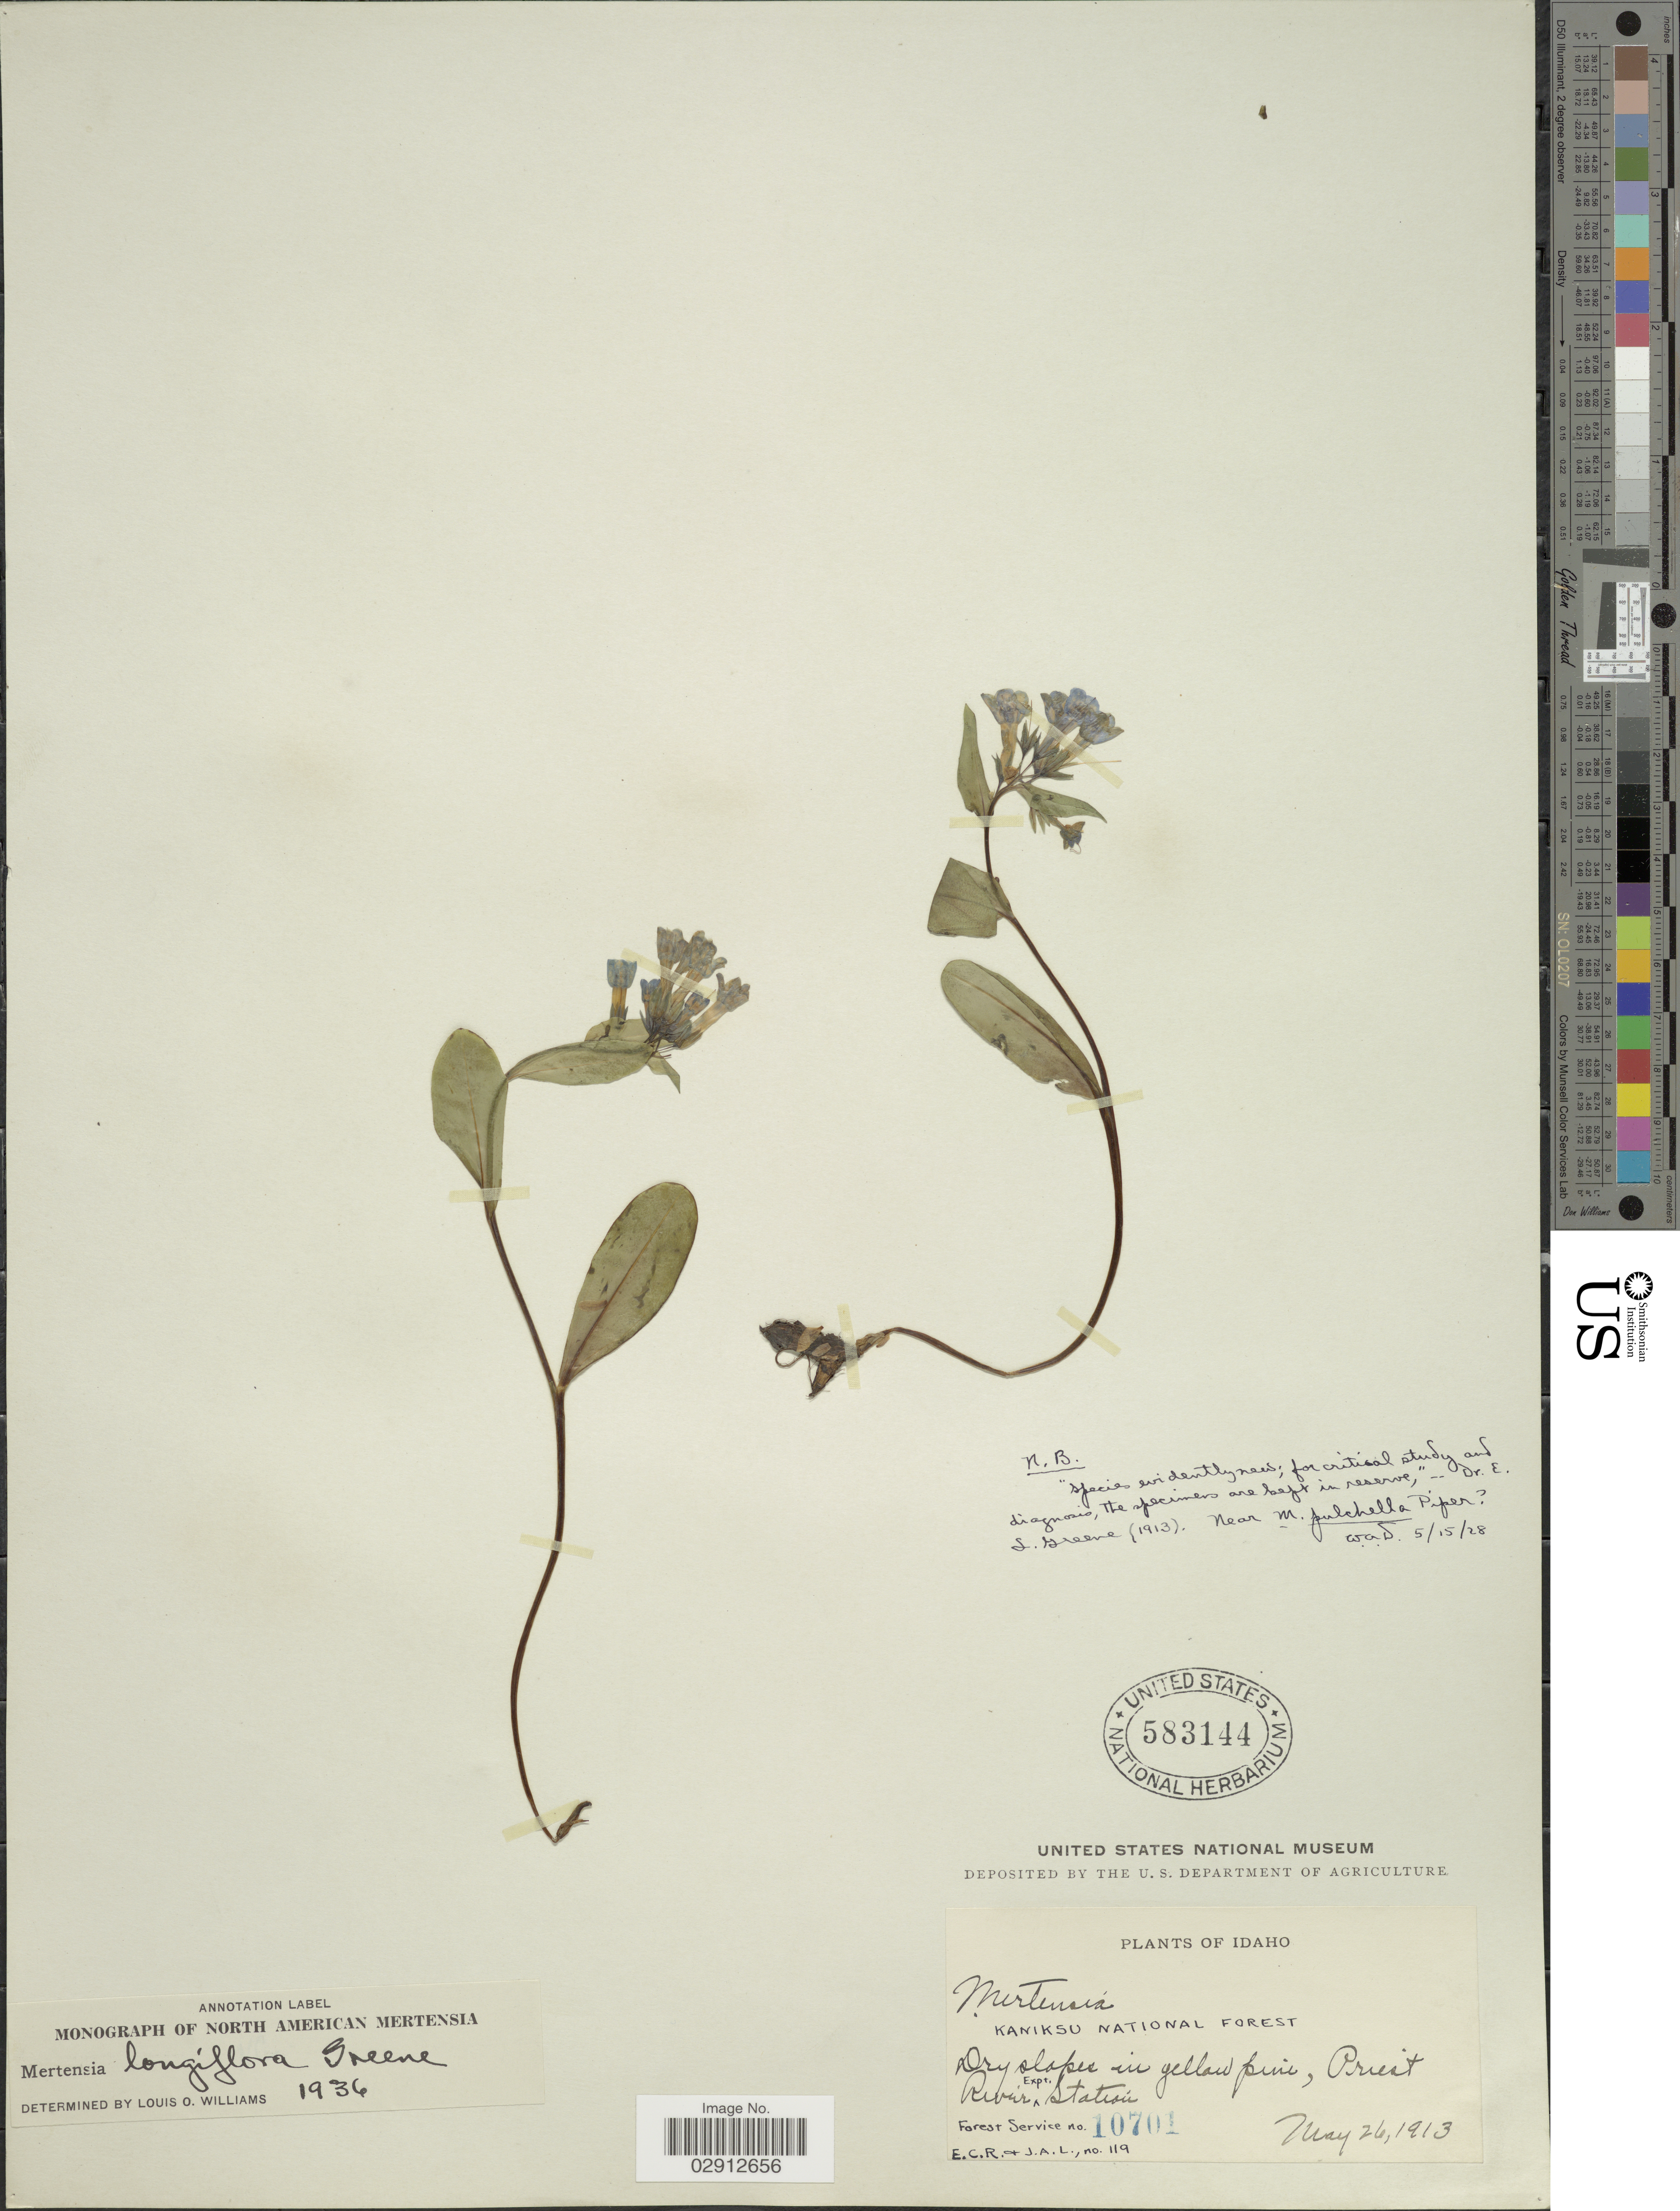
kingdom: Plantae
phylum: Tracheophyta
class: Magnoliopsida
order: Boraginales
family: Boraginaceae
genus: Mertensia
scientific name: Mertensia longiflora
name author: Rydb.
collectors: E. C. R. & J. A. L.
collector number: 10701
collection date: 1913-05-26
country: United States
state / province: Idaho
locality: Kaniksu National Forest. Priest River Expt. Station.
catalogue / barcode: US 583144